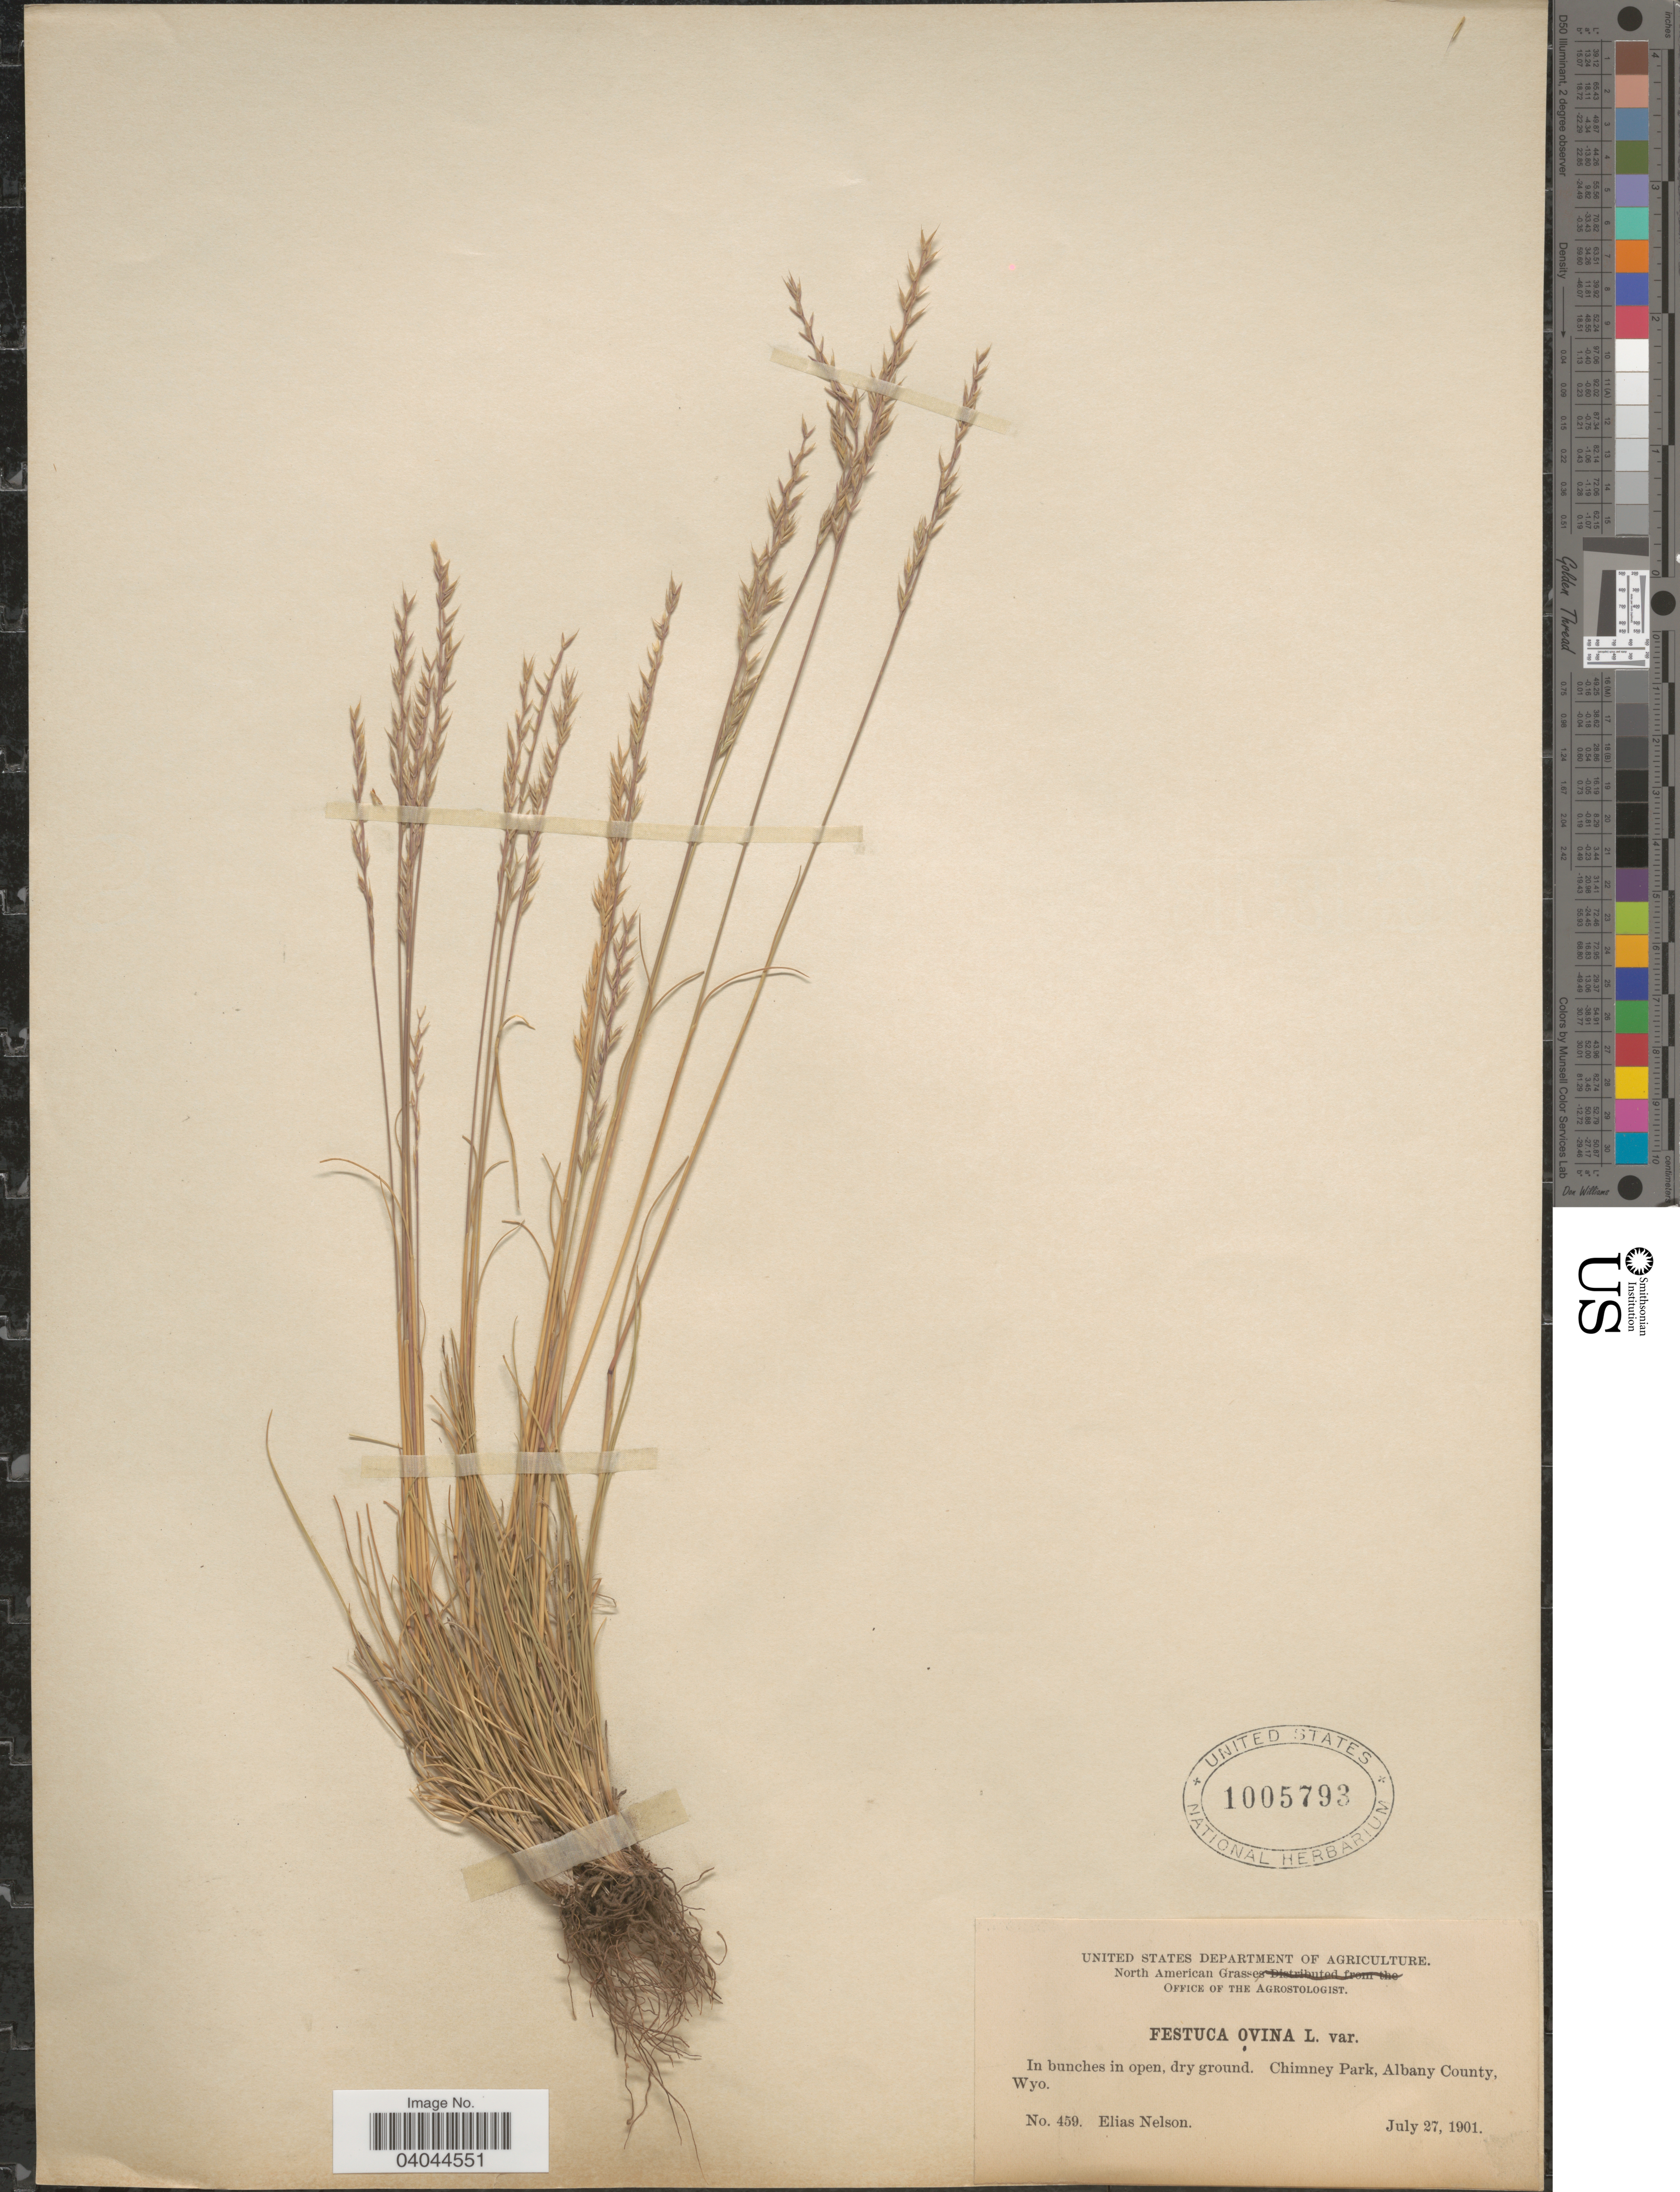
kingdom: Plantae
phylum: Tracheophyta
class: Liliopsida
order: Poales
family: Poaceae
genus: Festuca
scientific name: Festuca ovina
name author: L.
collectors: E. Nelson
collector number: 459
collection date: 1901-07-27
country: United States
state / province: Wyoming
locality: In bunches in open, dry ground. Chimney Park, Albany County.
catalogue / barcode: US 1005793